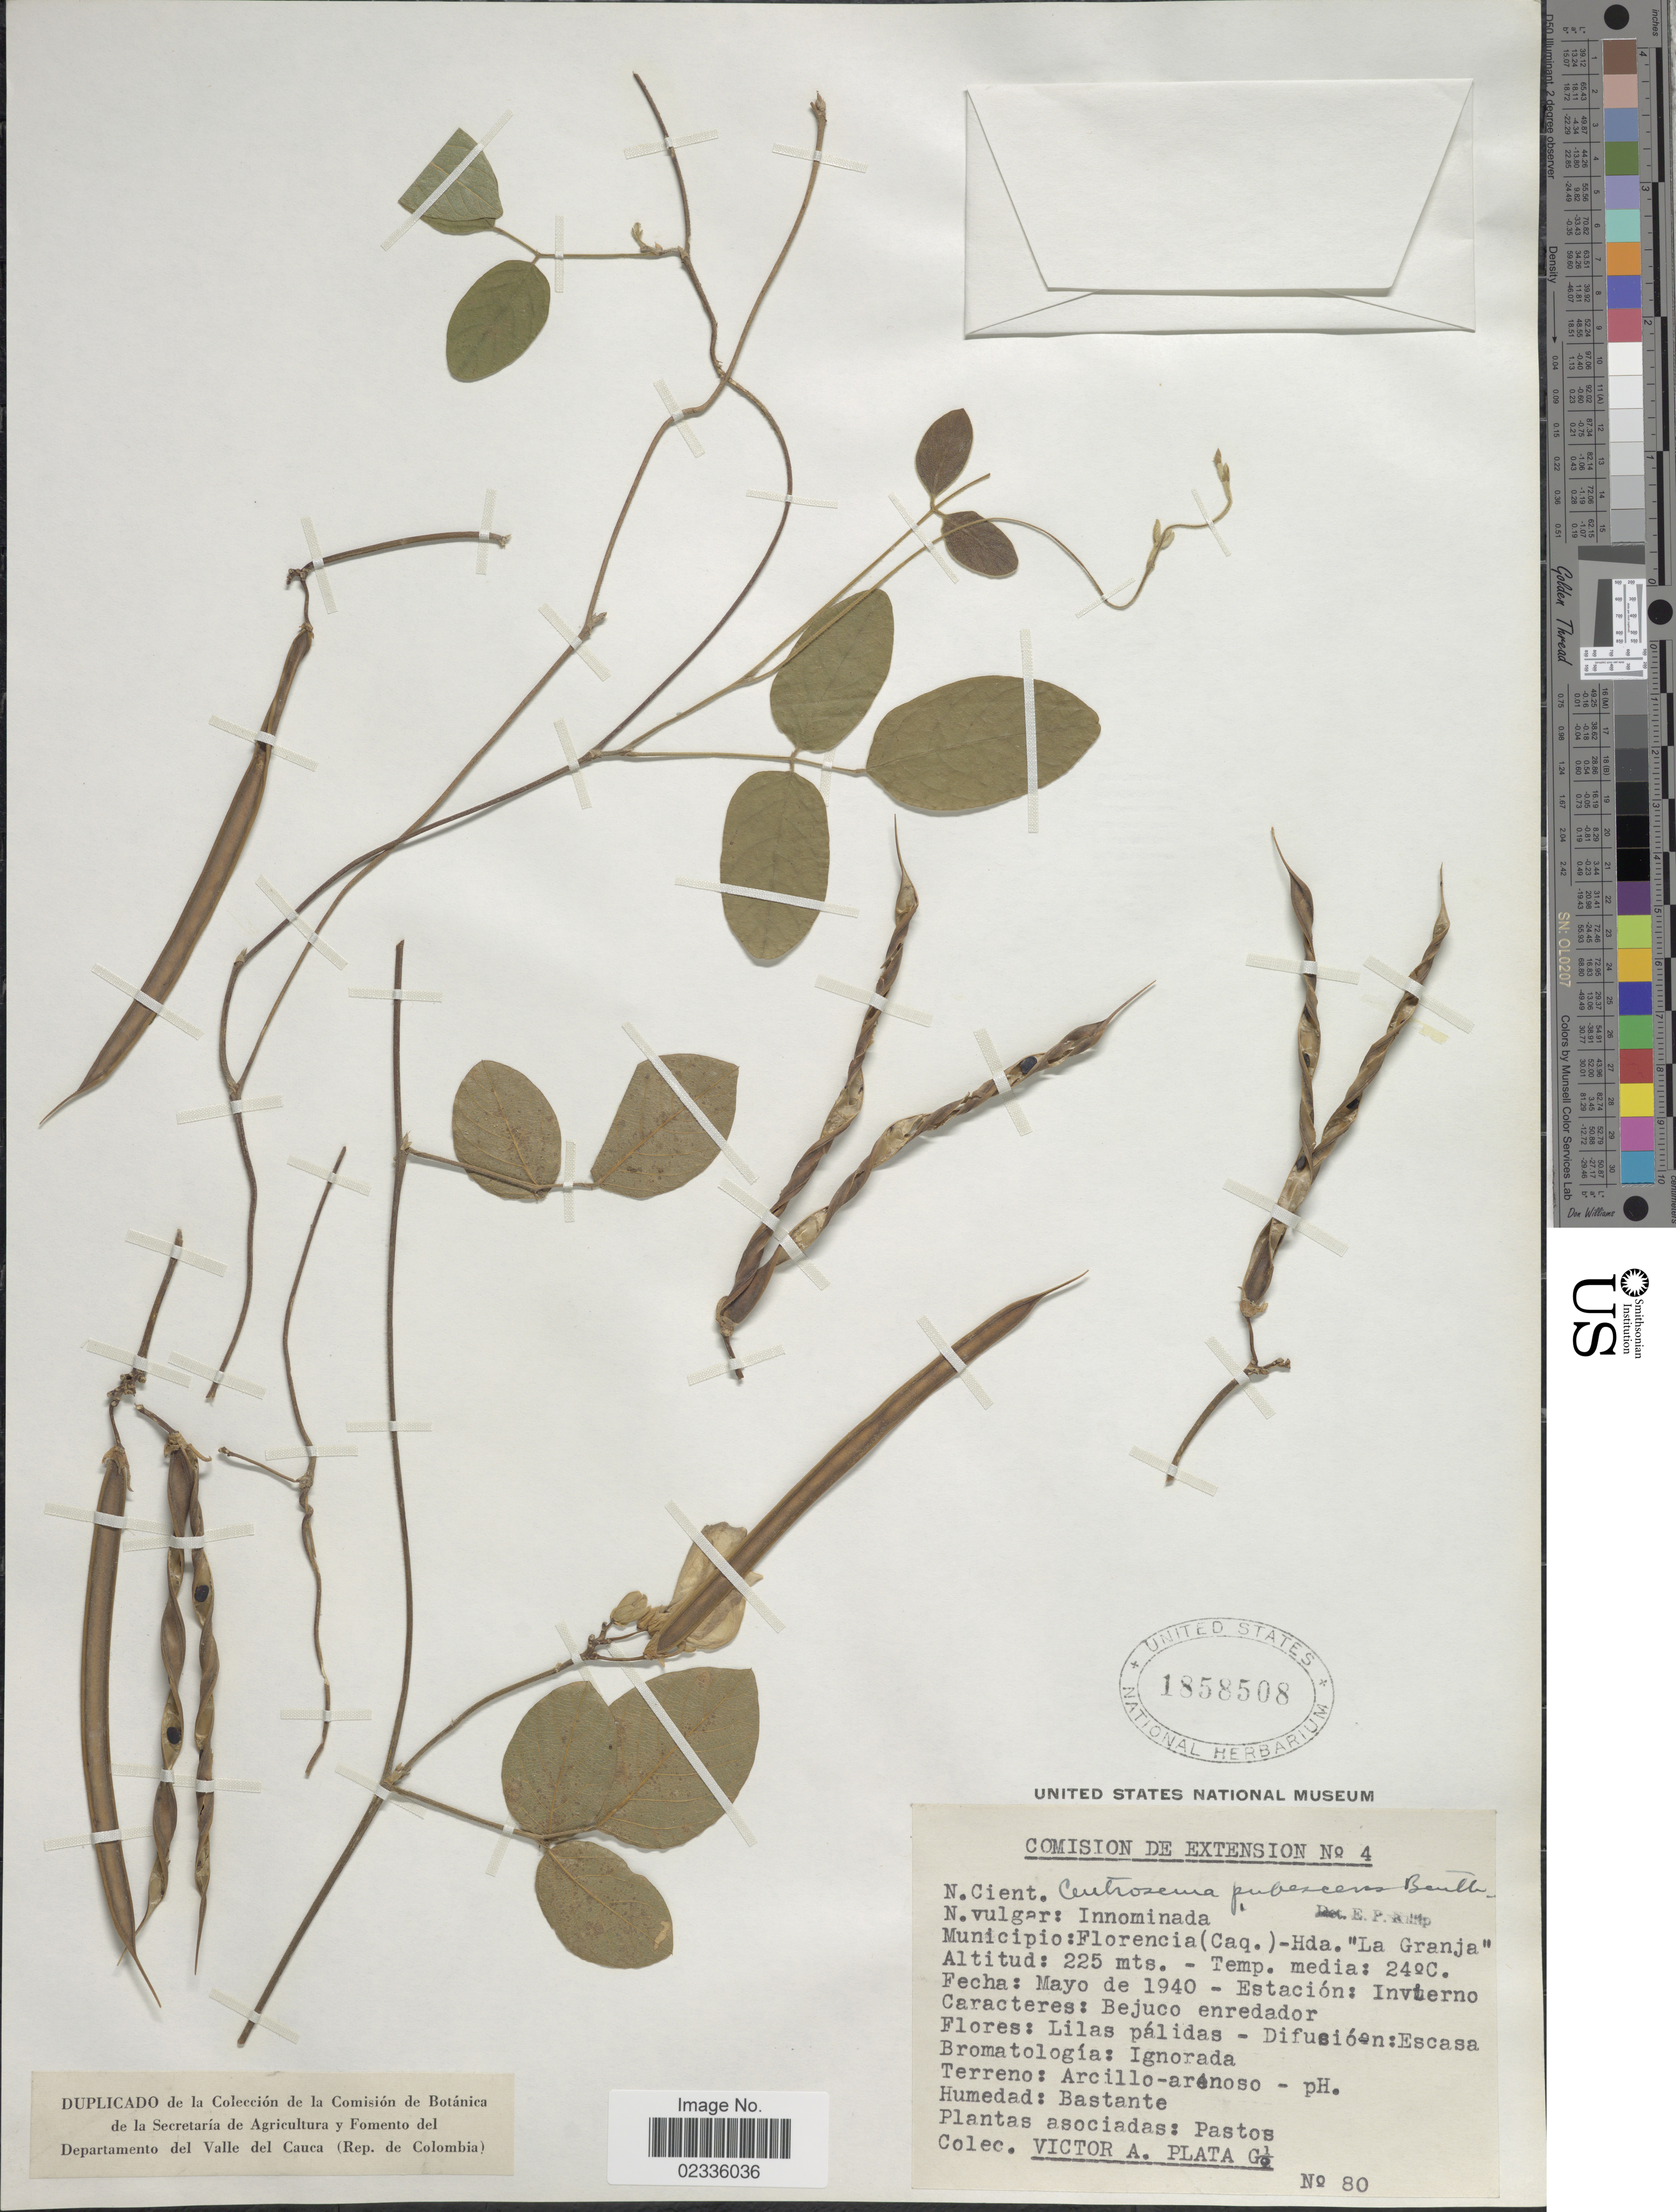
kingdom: Plantae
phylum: Tracheophyta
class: Magnoliopsida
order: Fabales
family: Fabaceae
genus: Centrosema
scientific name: Centrosema pubescens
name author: Benth.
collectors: V. Plata Garcia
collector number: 80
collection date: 1940-05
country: Colombia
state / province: Caquetá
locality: Municipio Florencia (Caq.)-Hda. "La Granja"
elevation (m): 225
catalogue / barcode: US 1858508